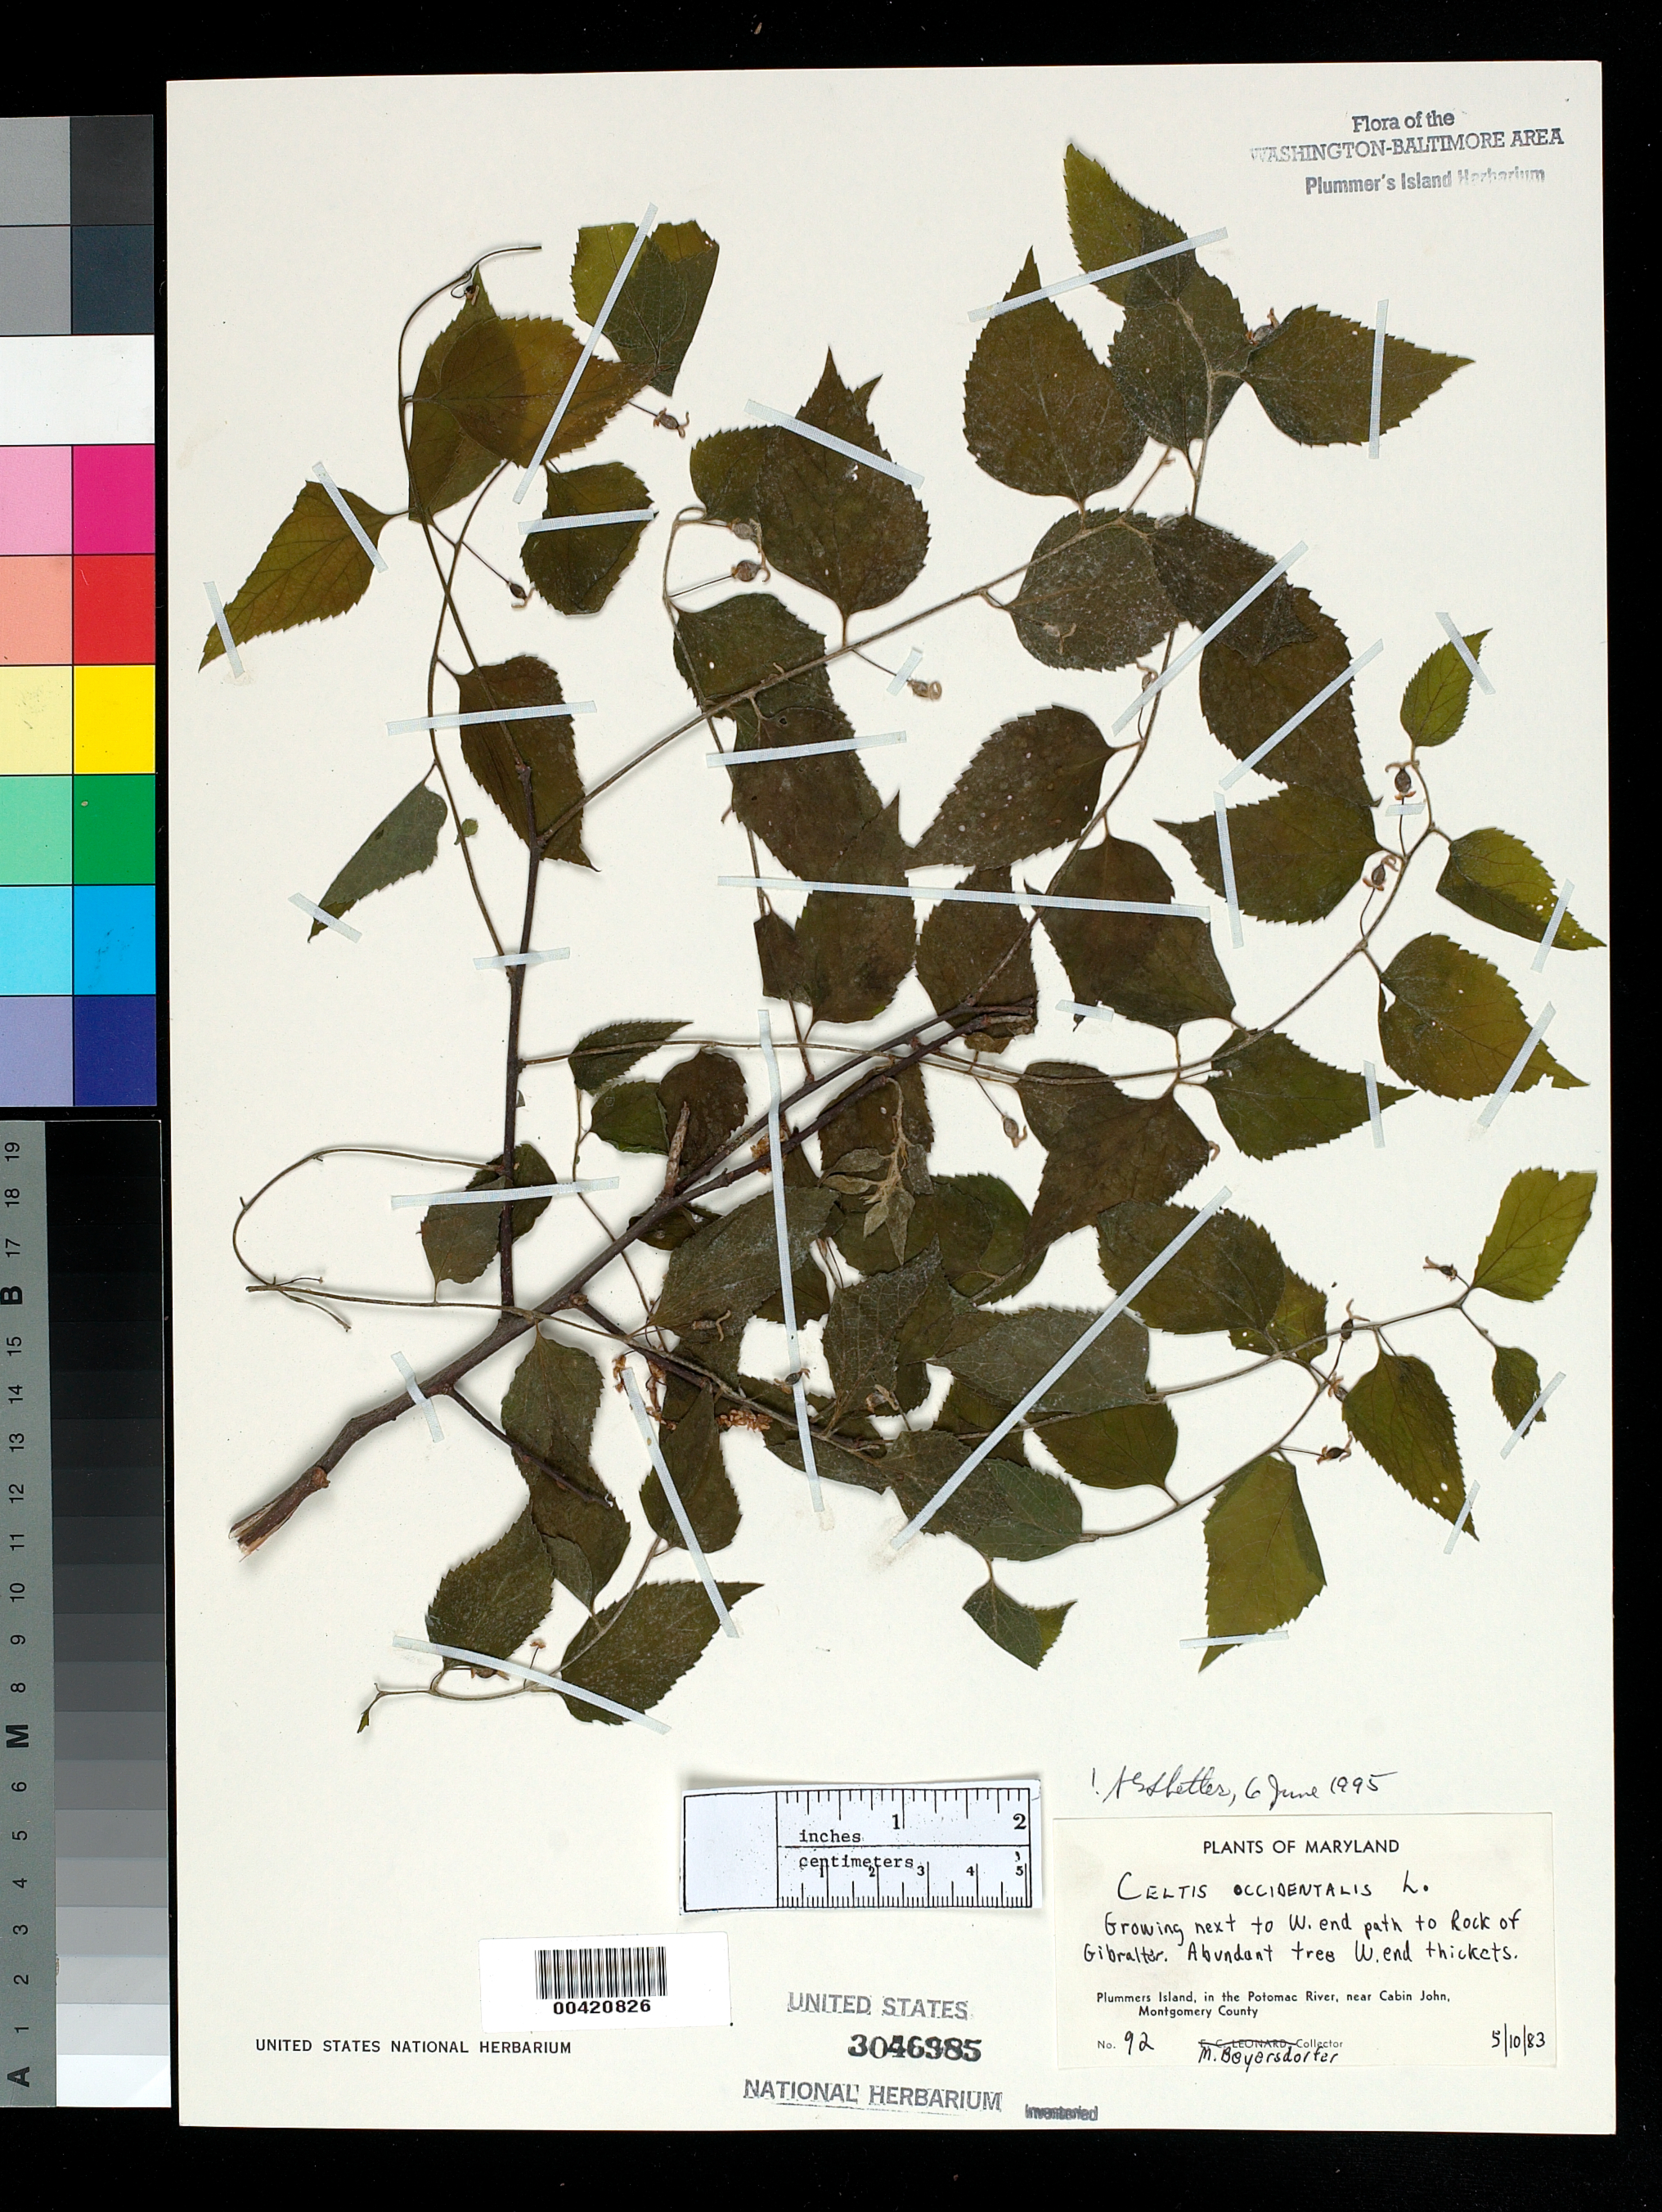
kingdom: Plantae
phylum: Tracheophyta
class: Magnoliopsida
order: Rosales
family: Cannabaceae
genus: Celtis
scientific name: Celtis occidentalis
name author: L.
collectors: M. Beyersdorfer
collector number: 92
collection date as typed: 10 May 1983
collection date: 1983-05-10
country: United States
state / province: Maryland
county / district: Montgomery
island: Plummers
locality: Plummer's Island; Next to west end path to Rock of Gibraltar C. & O. Canal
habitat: Thickets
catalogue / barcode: US 3046985